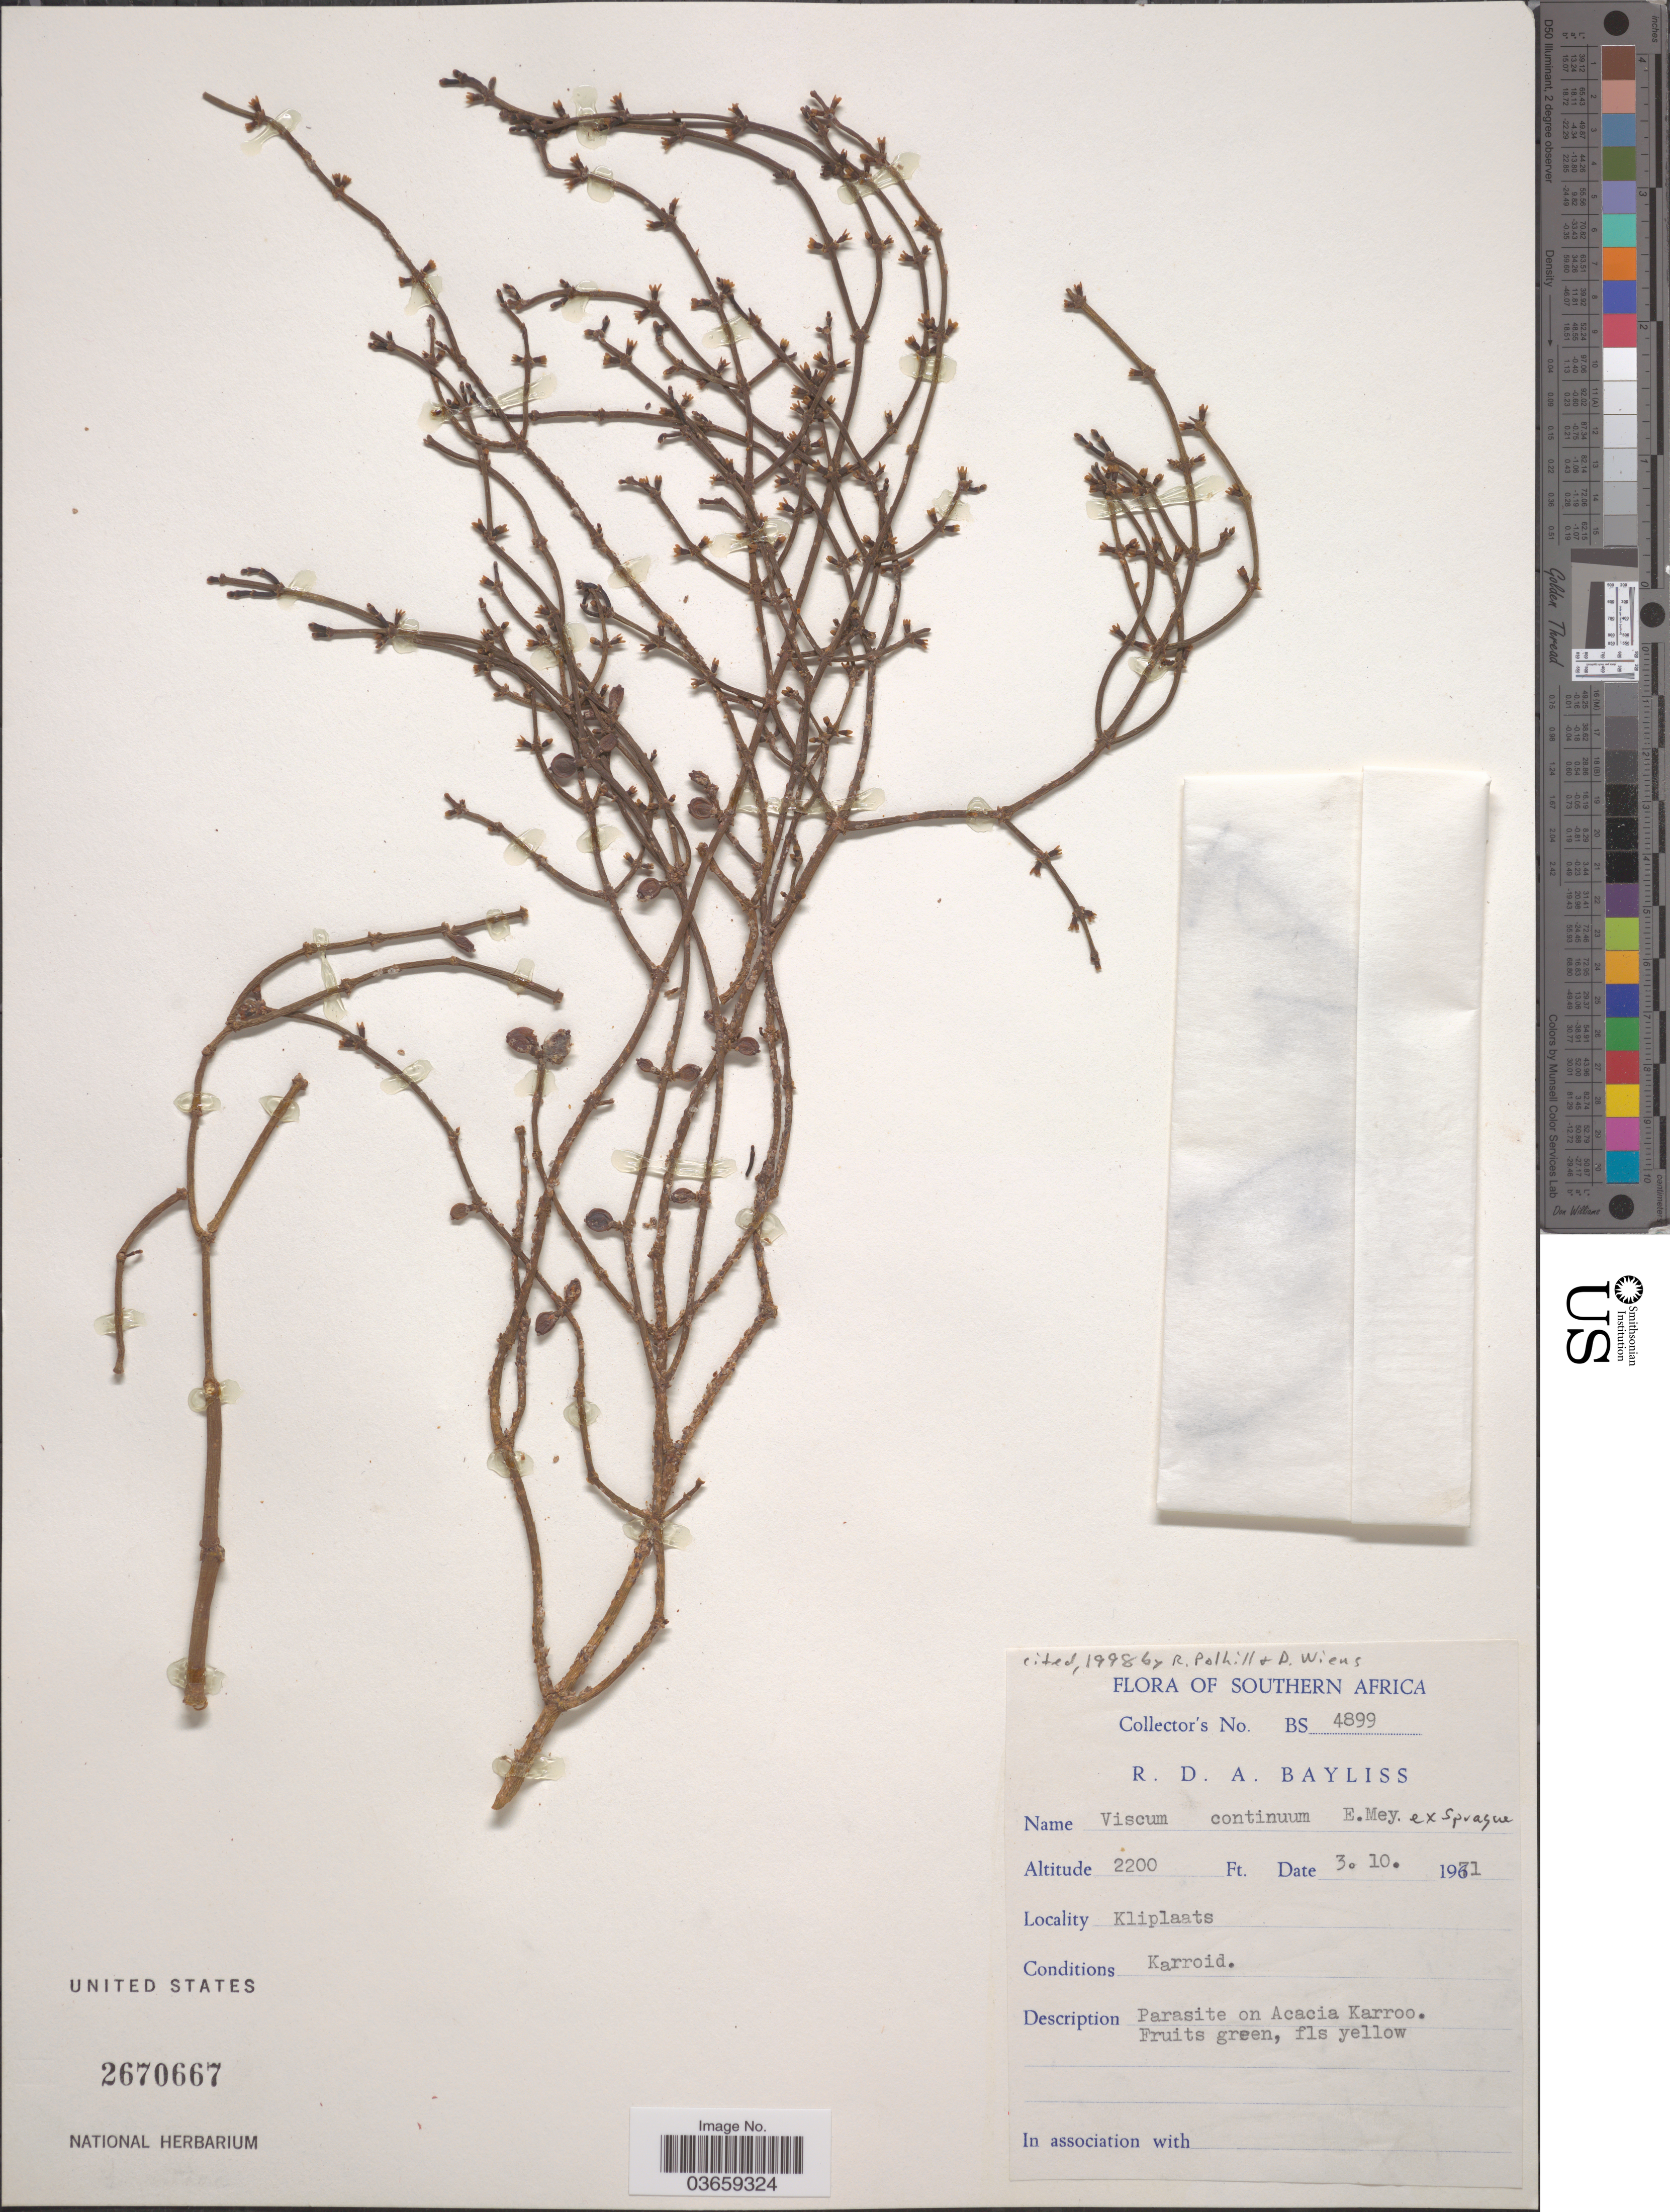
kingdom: Plantae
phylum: Tracheophyta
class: Magnoliopsida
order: Santalales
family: Viscaceae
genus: Viscum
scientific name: Viscum continuum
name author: E. Mey. ex Sprague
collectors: R. Bayliss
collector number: BS 4899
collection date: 1971-10-03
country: South Africa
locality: Southern Africa. Kliplaats.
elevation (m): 671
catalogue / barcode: US 2670667